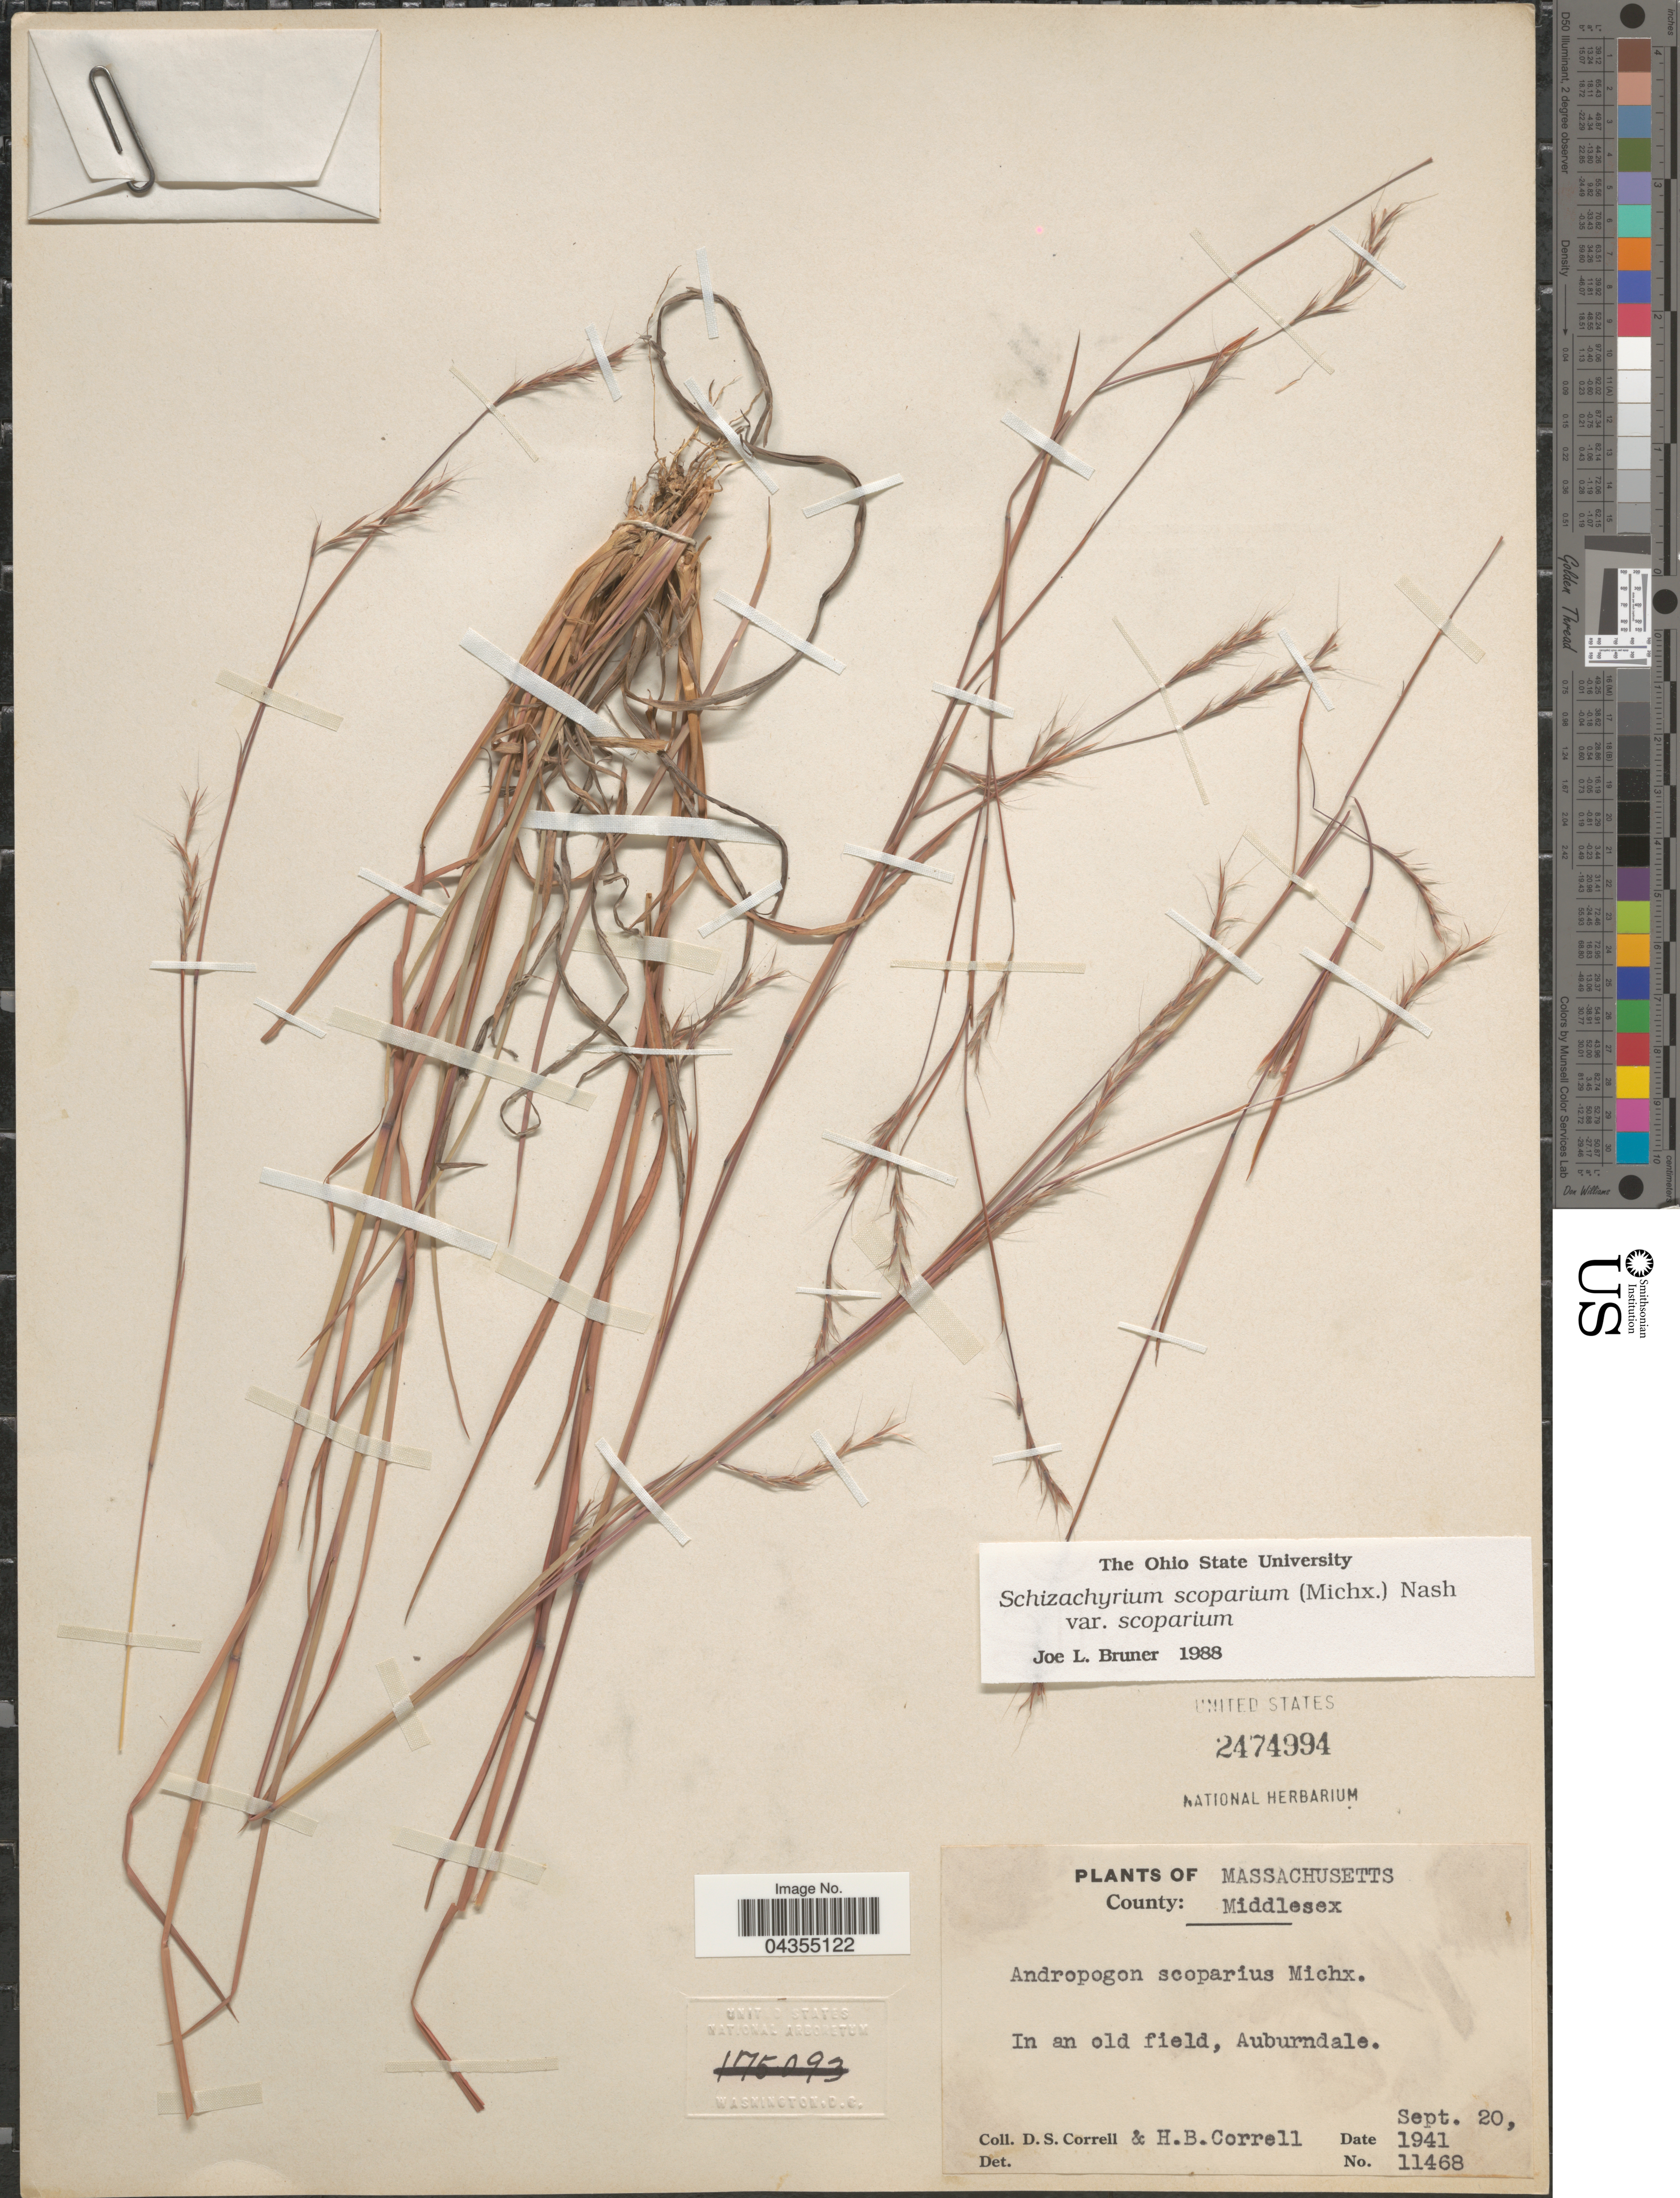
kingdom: Plantae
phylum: Tracheophyta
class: Liliopsida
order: Poales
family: Poaceae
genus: Schizachyrium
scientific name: Schizachyrium scoparium var. scoparium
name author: (Michx.) Nash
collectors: D. S. Correll & H. Correll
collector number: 11468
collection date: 1941-09-20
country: United States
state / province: Massachusetts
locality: County: Middlesex. In an old field, Auburndale.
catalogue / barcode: US 2474994